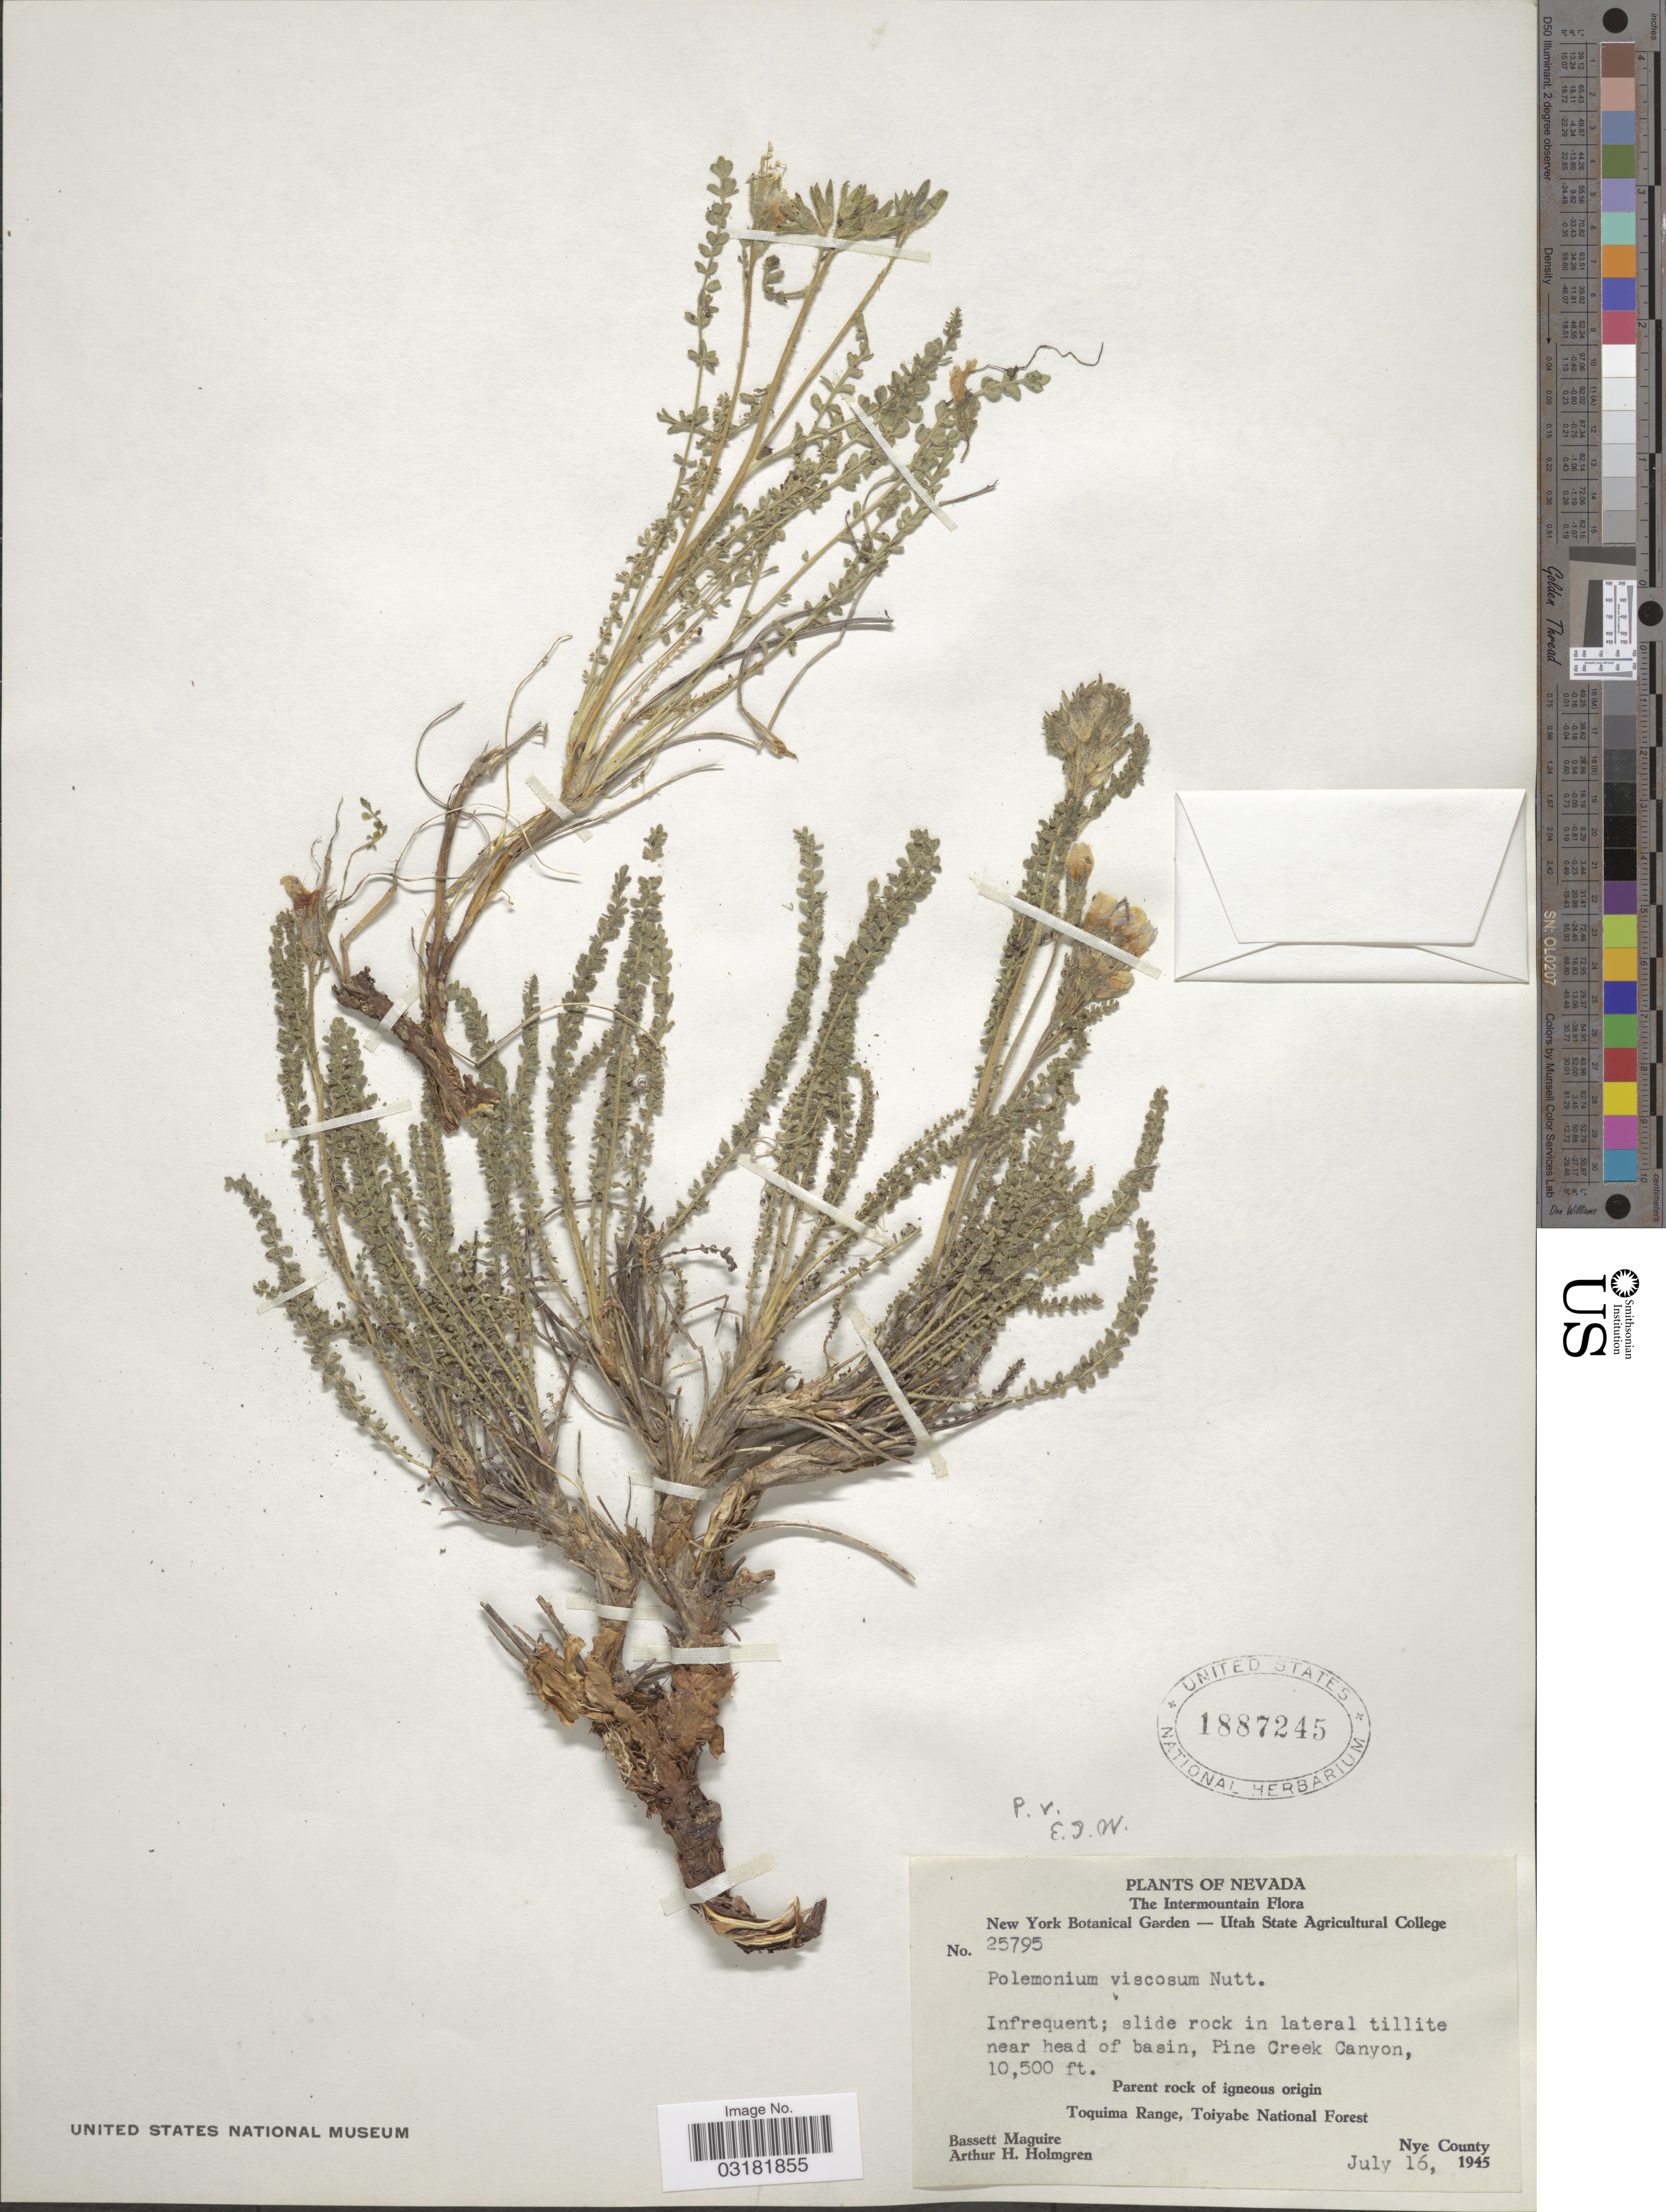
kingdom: Plantae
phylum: Tracheophyta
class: Magnoliopsida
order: Ericales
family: Polemoniaceae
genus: Polemonium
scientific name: Polemonium viscosum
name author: Nutt.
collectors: B. Maguire & A. H. Holmgren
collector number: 25795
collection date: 1945-07-16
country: United States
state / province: Nevada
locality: The Intermountain. Near head of basin, Pine Creek Canyon. Parent rock of igneous origin. Toquima Range, Toiyabe National Forest. Nye County.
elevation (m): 3200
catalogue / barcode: US 1887245